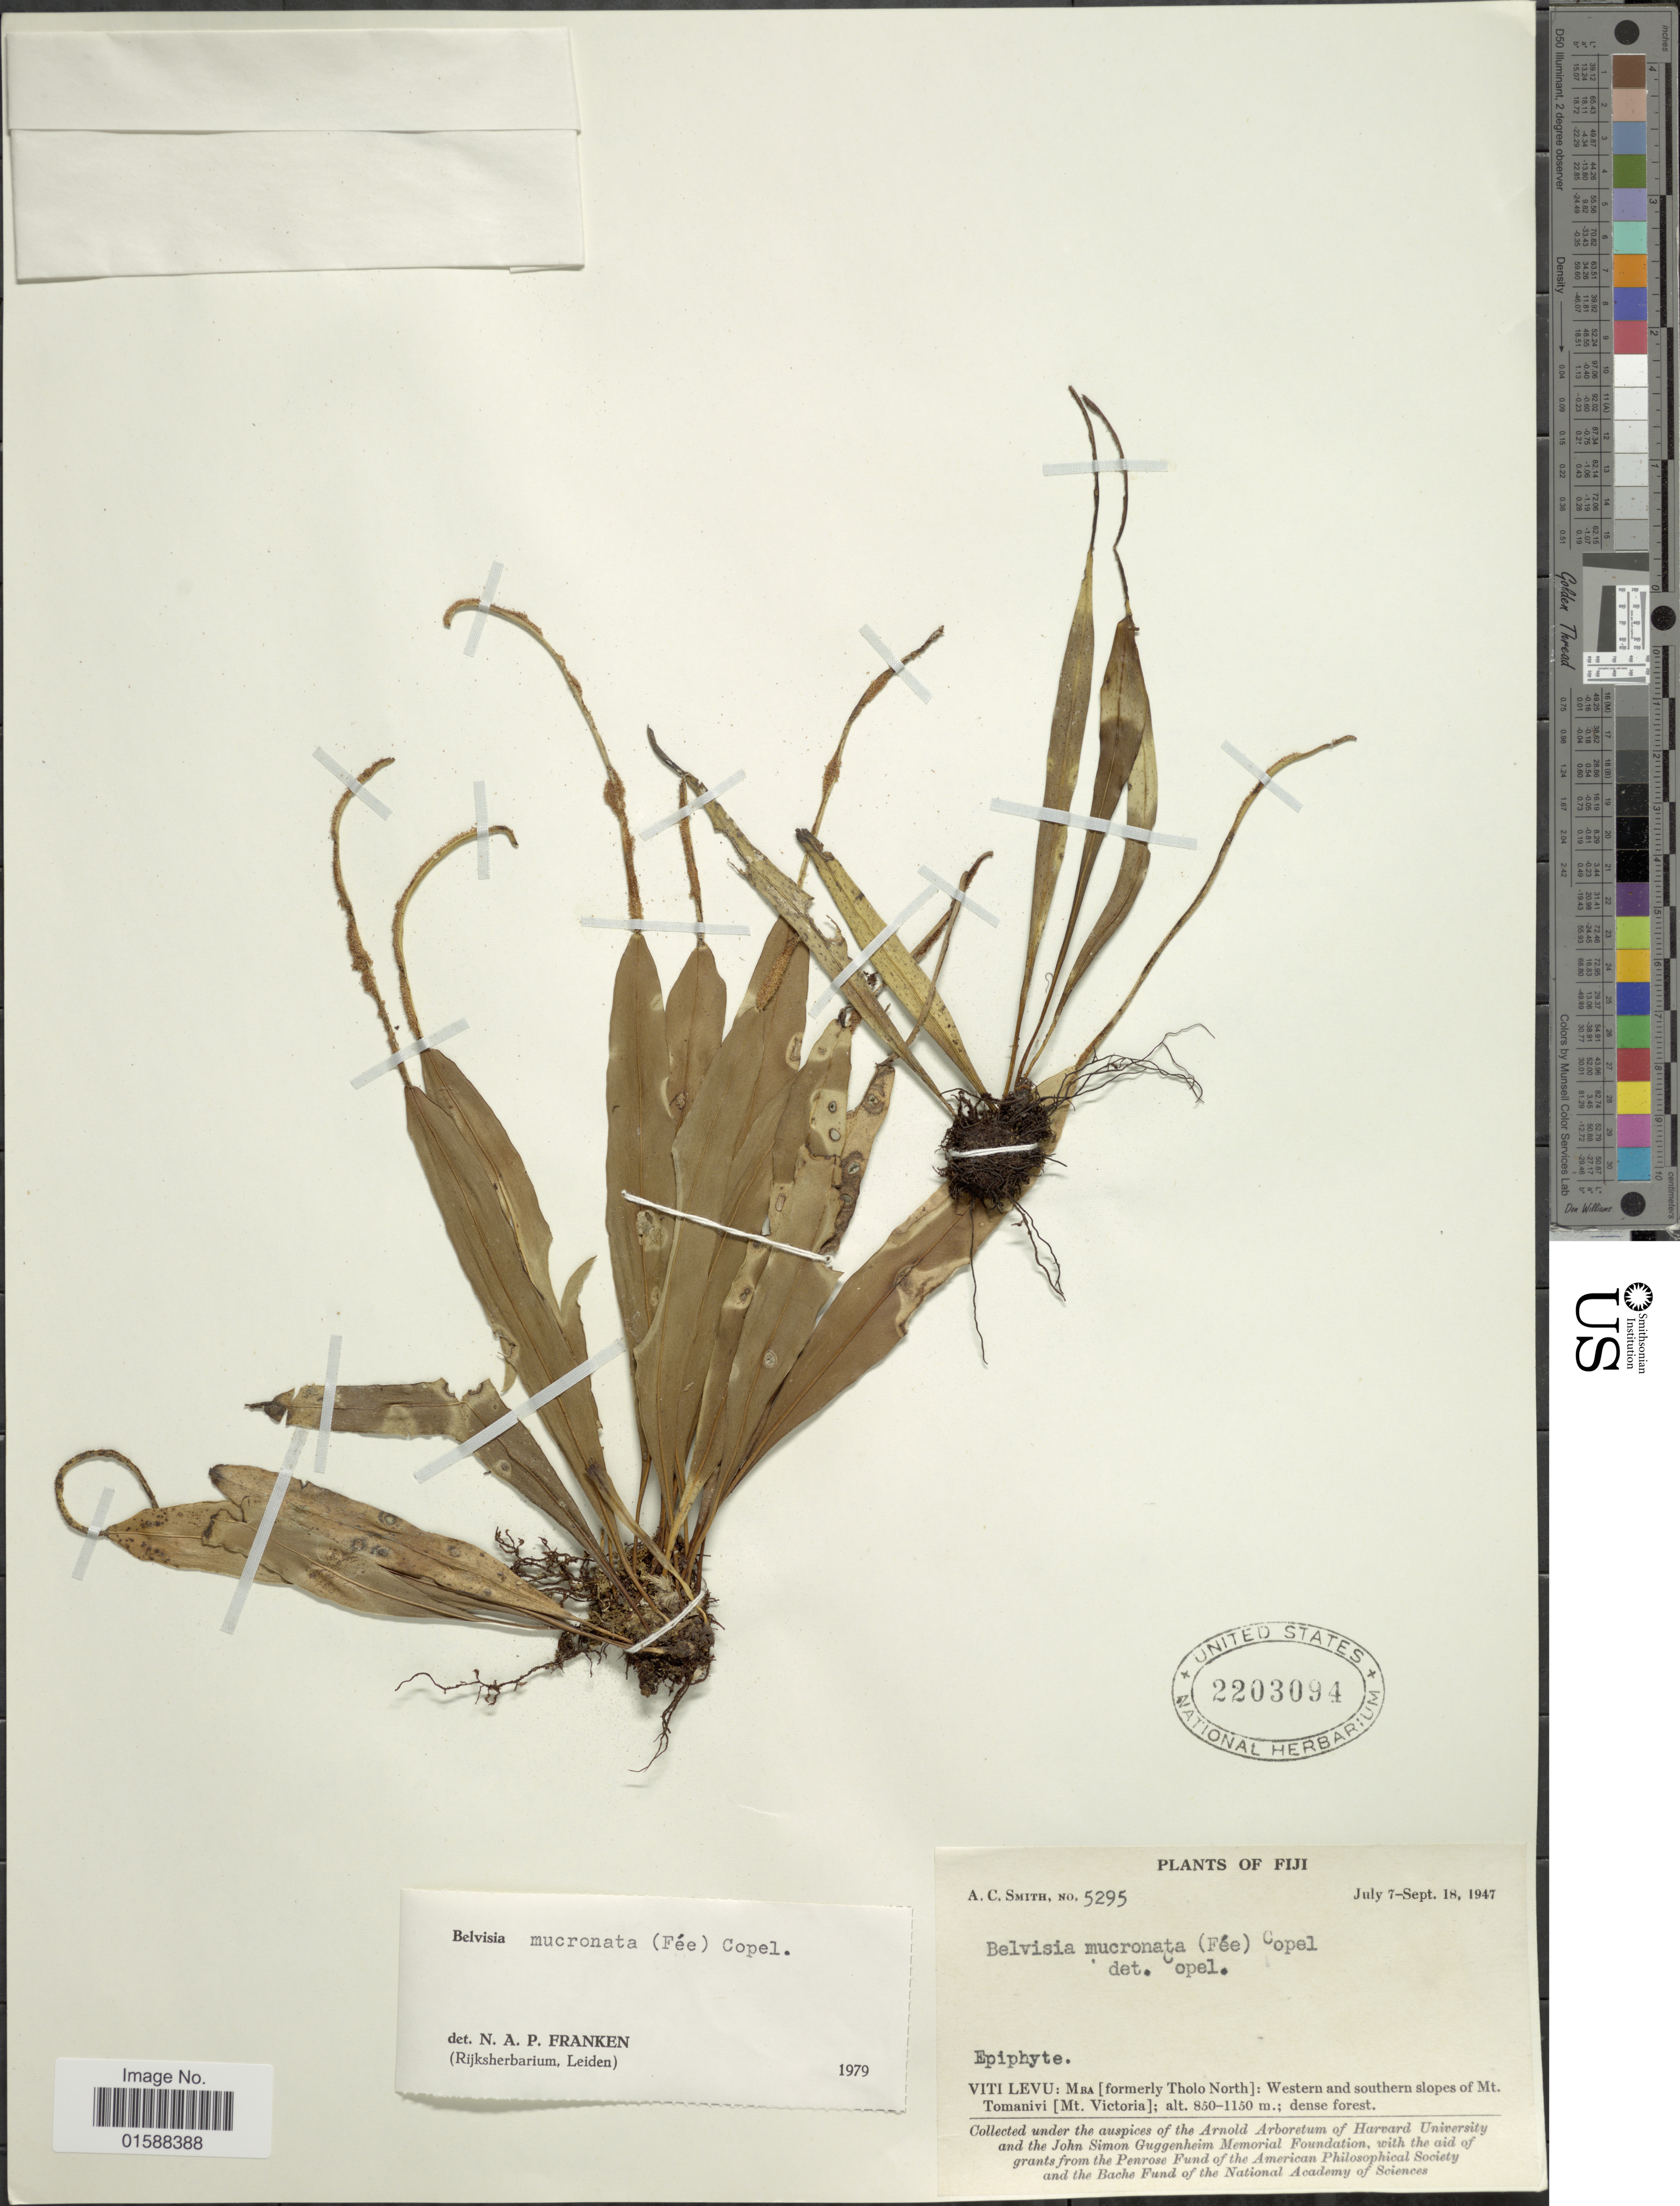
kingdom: Plantae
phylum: Tracheophyta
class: Polypodiopsida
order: Polypodiales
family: Polypodiaceae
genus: Lepisorus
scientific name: Lepisorus mucronatus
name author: (Fée) Li S. Wang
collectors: A. C. Smith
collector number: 5295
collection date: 1947-07-07/1947-09-18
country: Fiji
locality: Viti Levu: Mba [Tholo North]: Western and southern slopes of Mt. Tomanivi [Mt. Victoria]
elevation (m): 850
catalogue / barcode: US 2203094